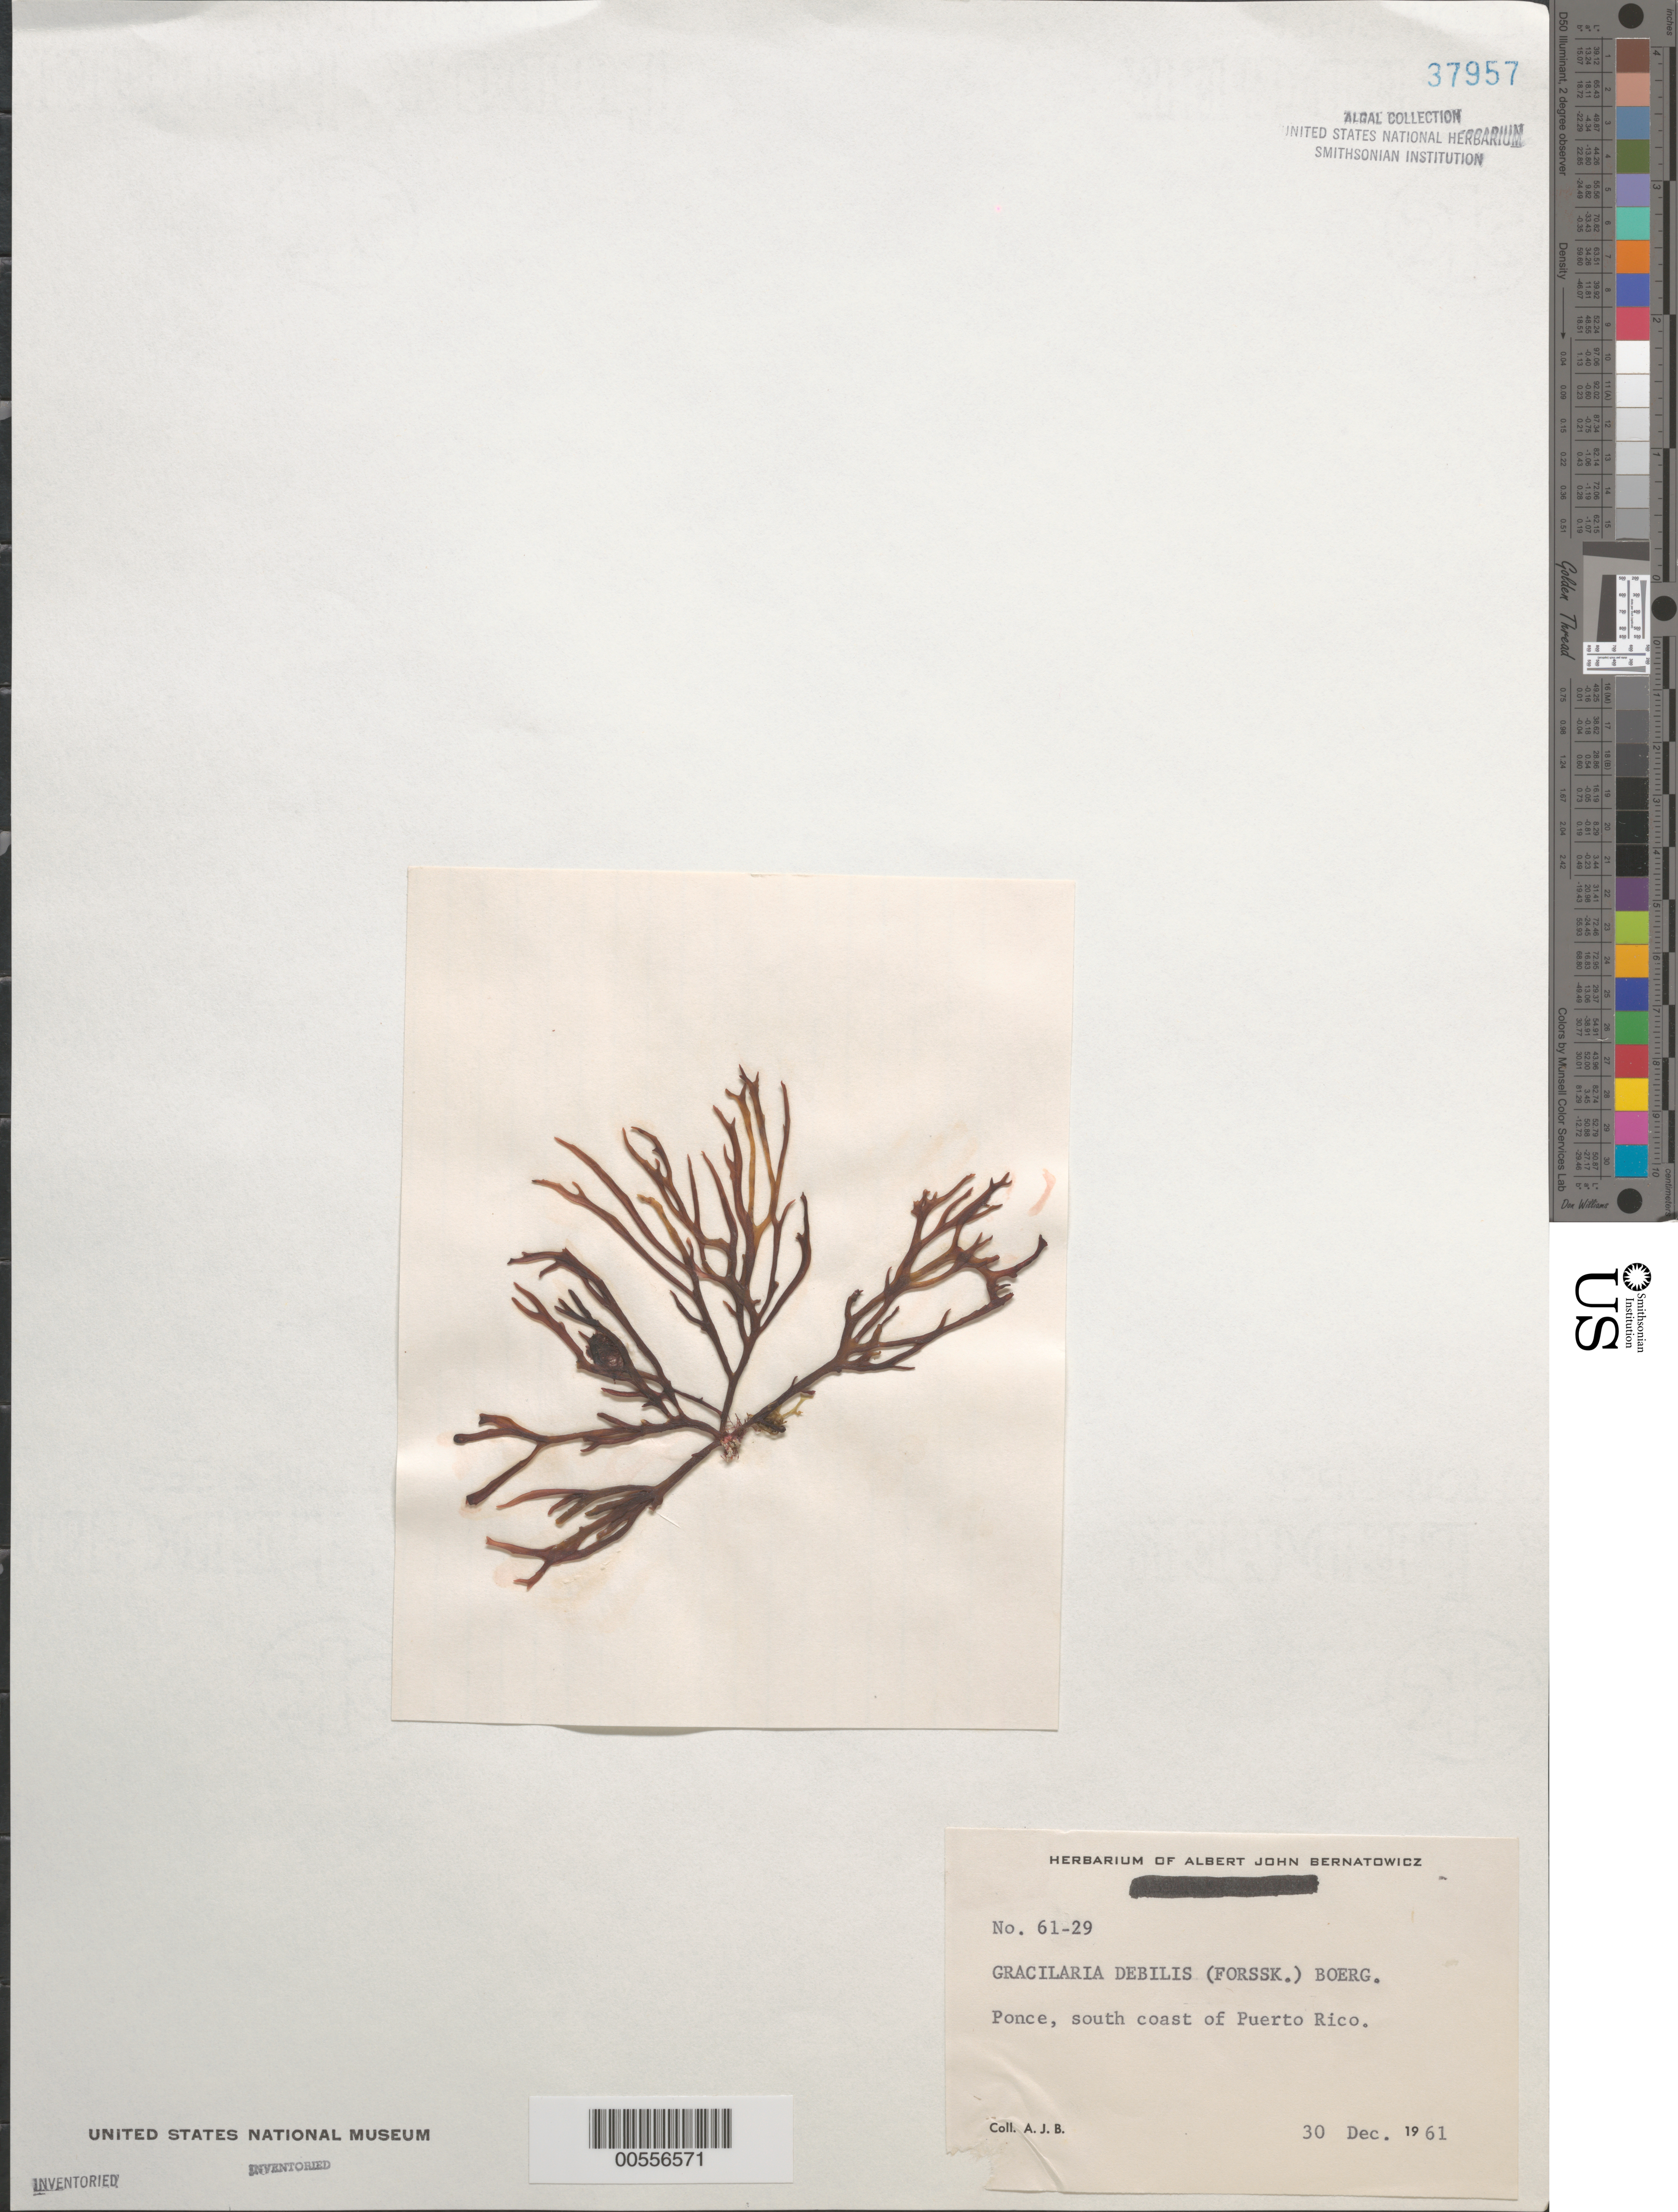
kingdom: Plantae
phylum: Rhodophyta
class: Florideophyceae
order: Gracilariales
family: Gracilariaceae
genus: Gracilaria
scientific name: Gracilaria debilis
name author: (Forssk.) Børgesen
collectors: A. Bernatowicz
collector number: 61-29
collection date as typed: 30 Dec 1961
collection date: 1961-12-30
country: Puerto Rico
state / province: Ponce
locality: Ponce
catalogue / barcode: US 37957